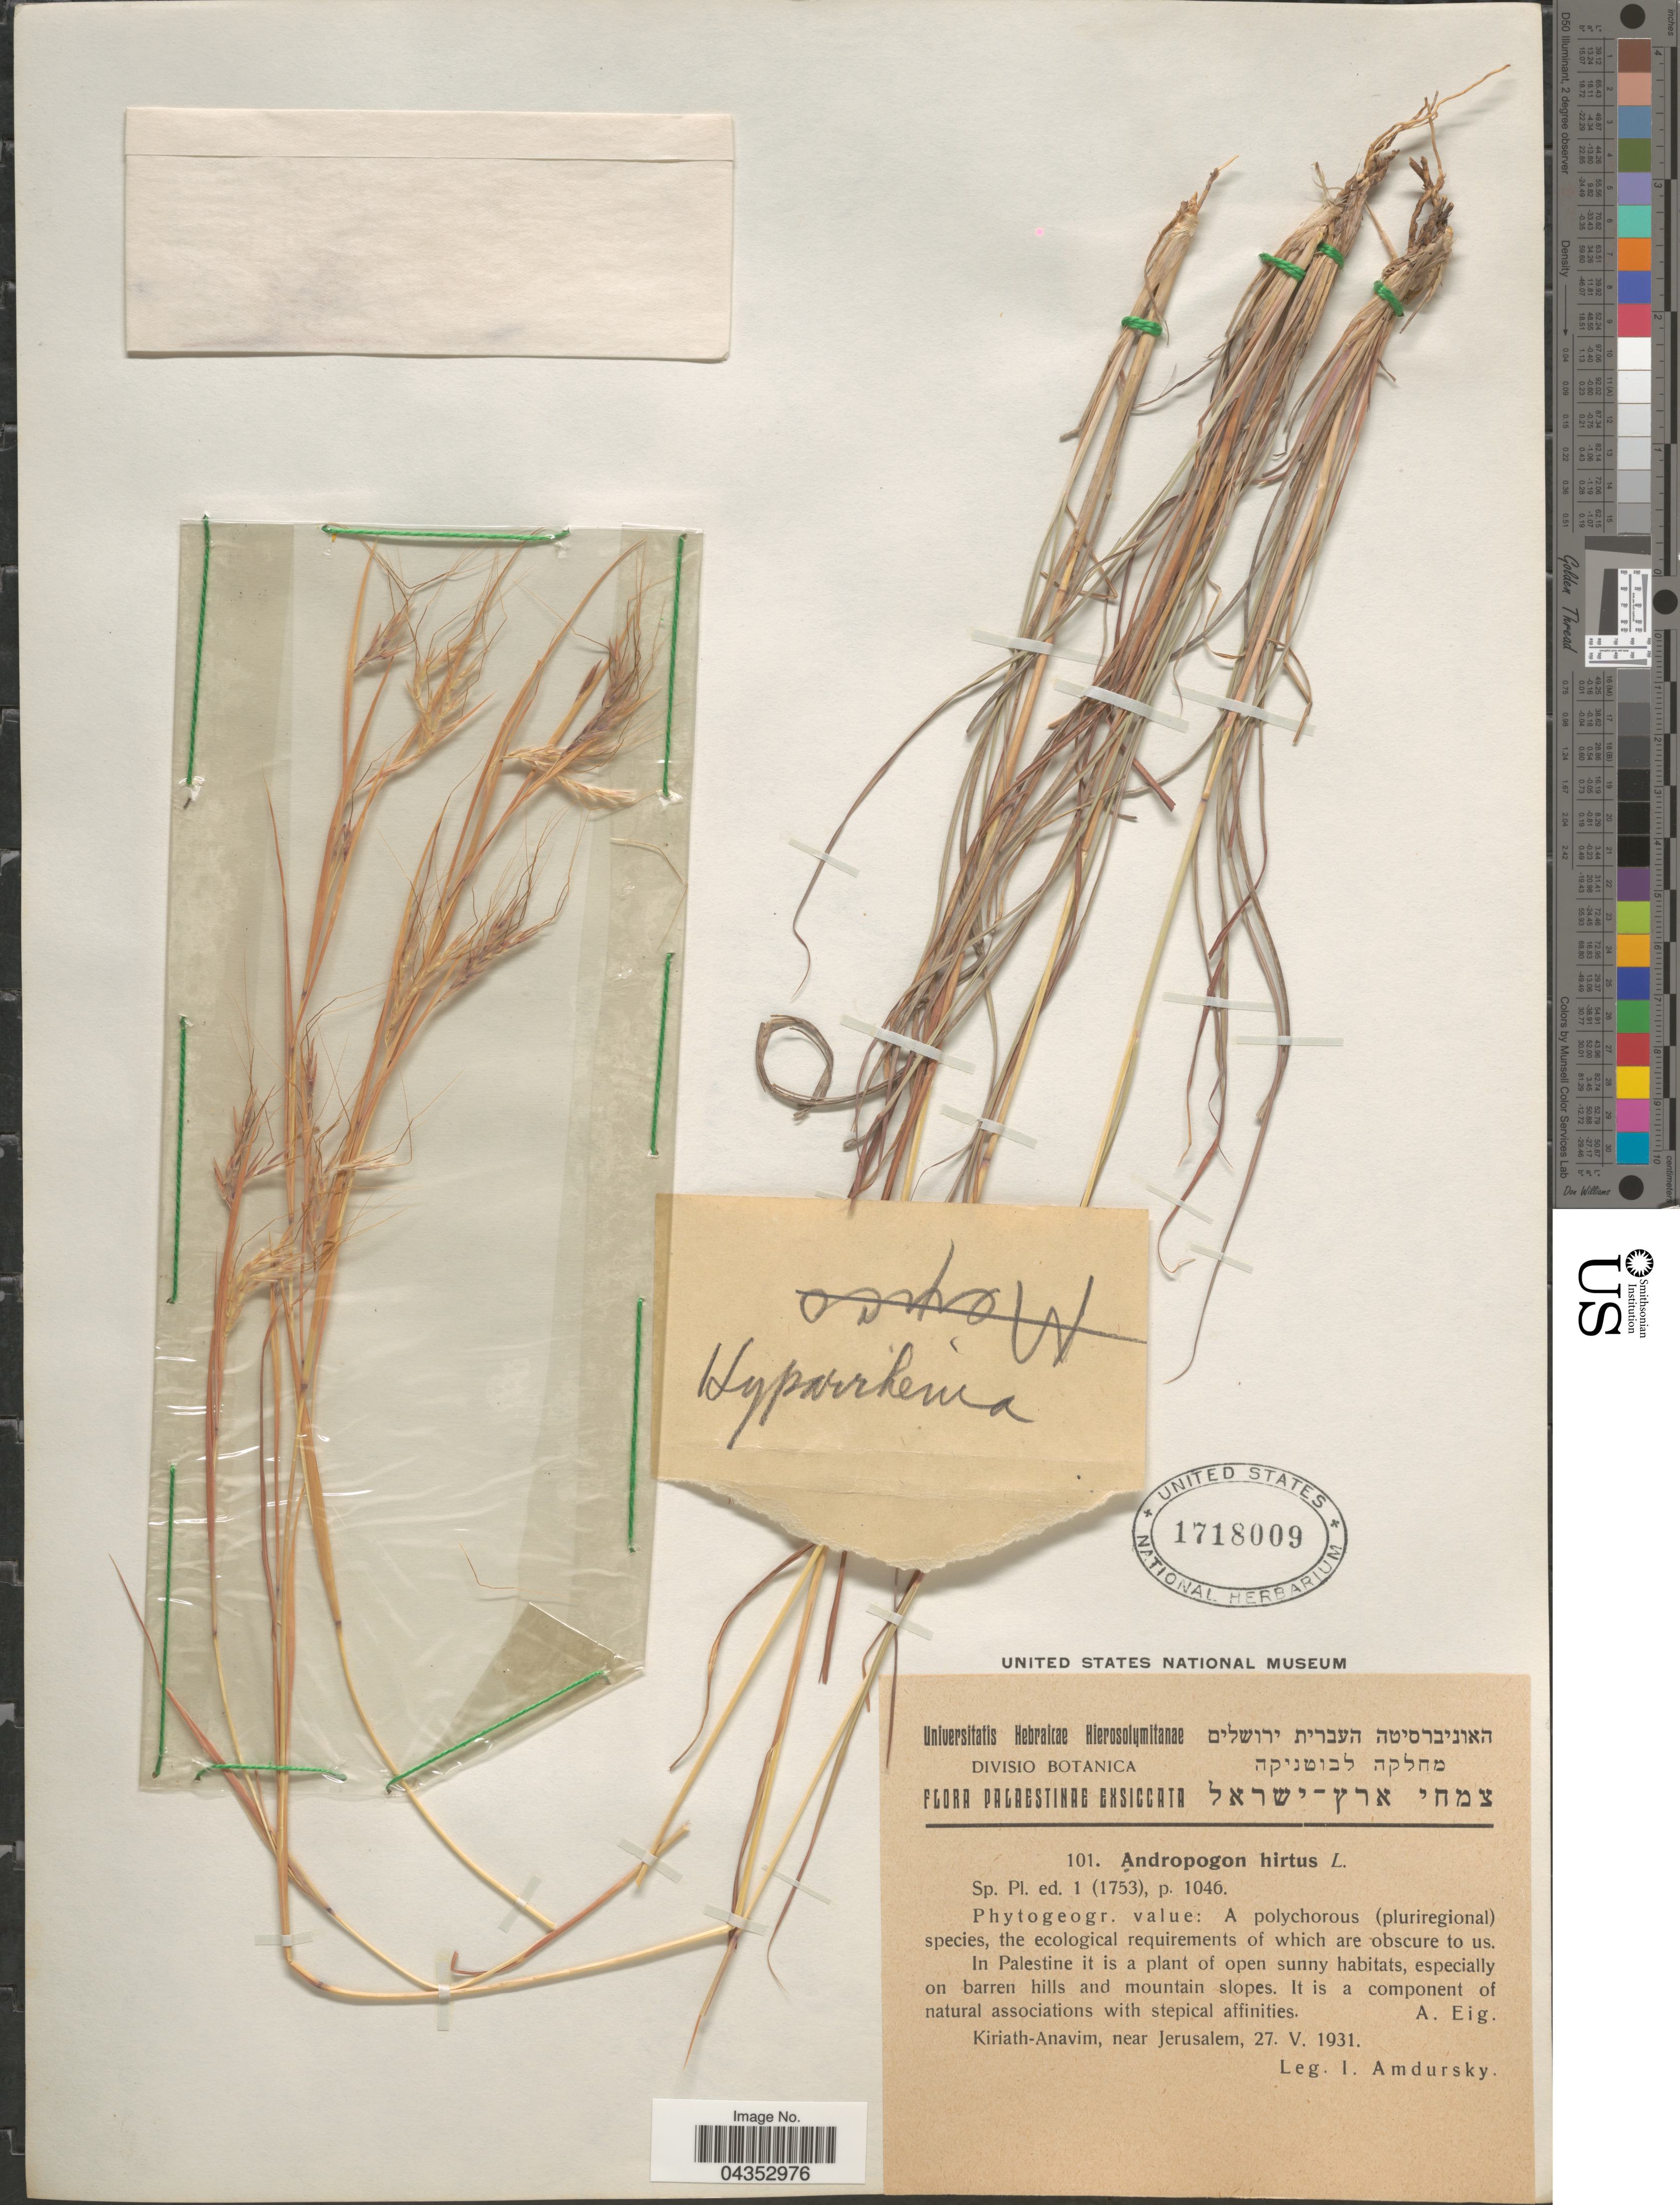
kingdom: Plantae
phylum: Tracheophyta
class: Liliopsida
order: Poales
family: Poaceae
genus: Hyparrhenia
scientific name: Hyparrhenia hirta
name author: (L.) Stapf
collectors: I. Amdursky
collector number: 101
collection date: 1931-05-27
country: Israel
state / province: Jerusalem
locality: Palaestinae. Kiriath-Anavim, near Jerusalem.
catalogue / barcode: US 1718009